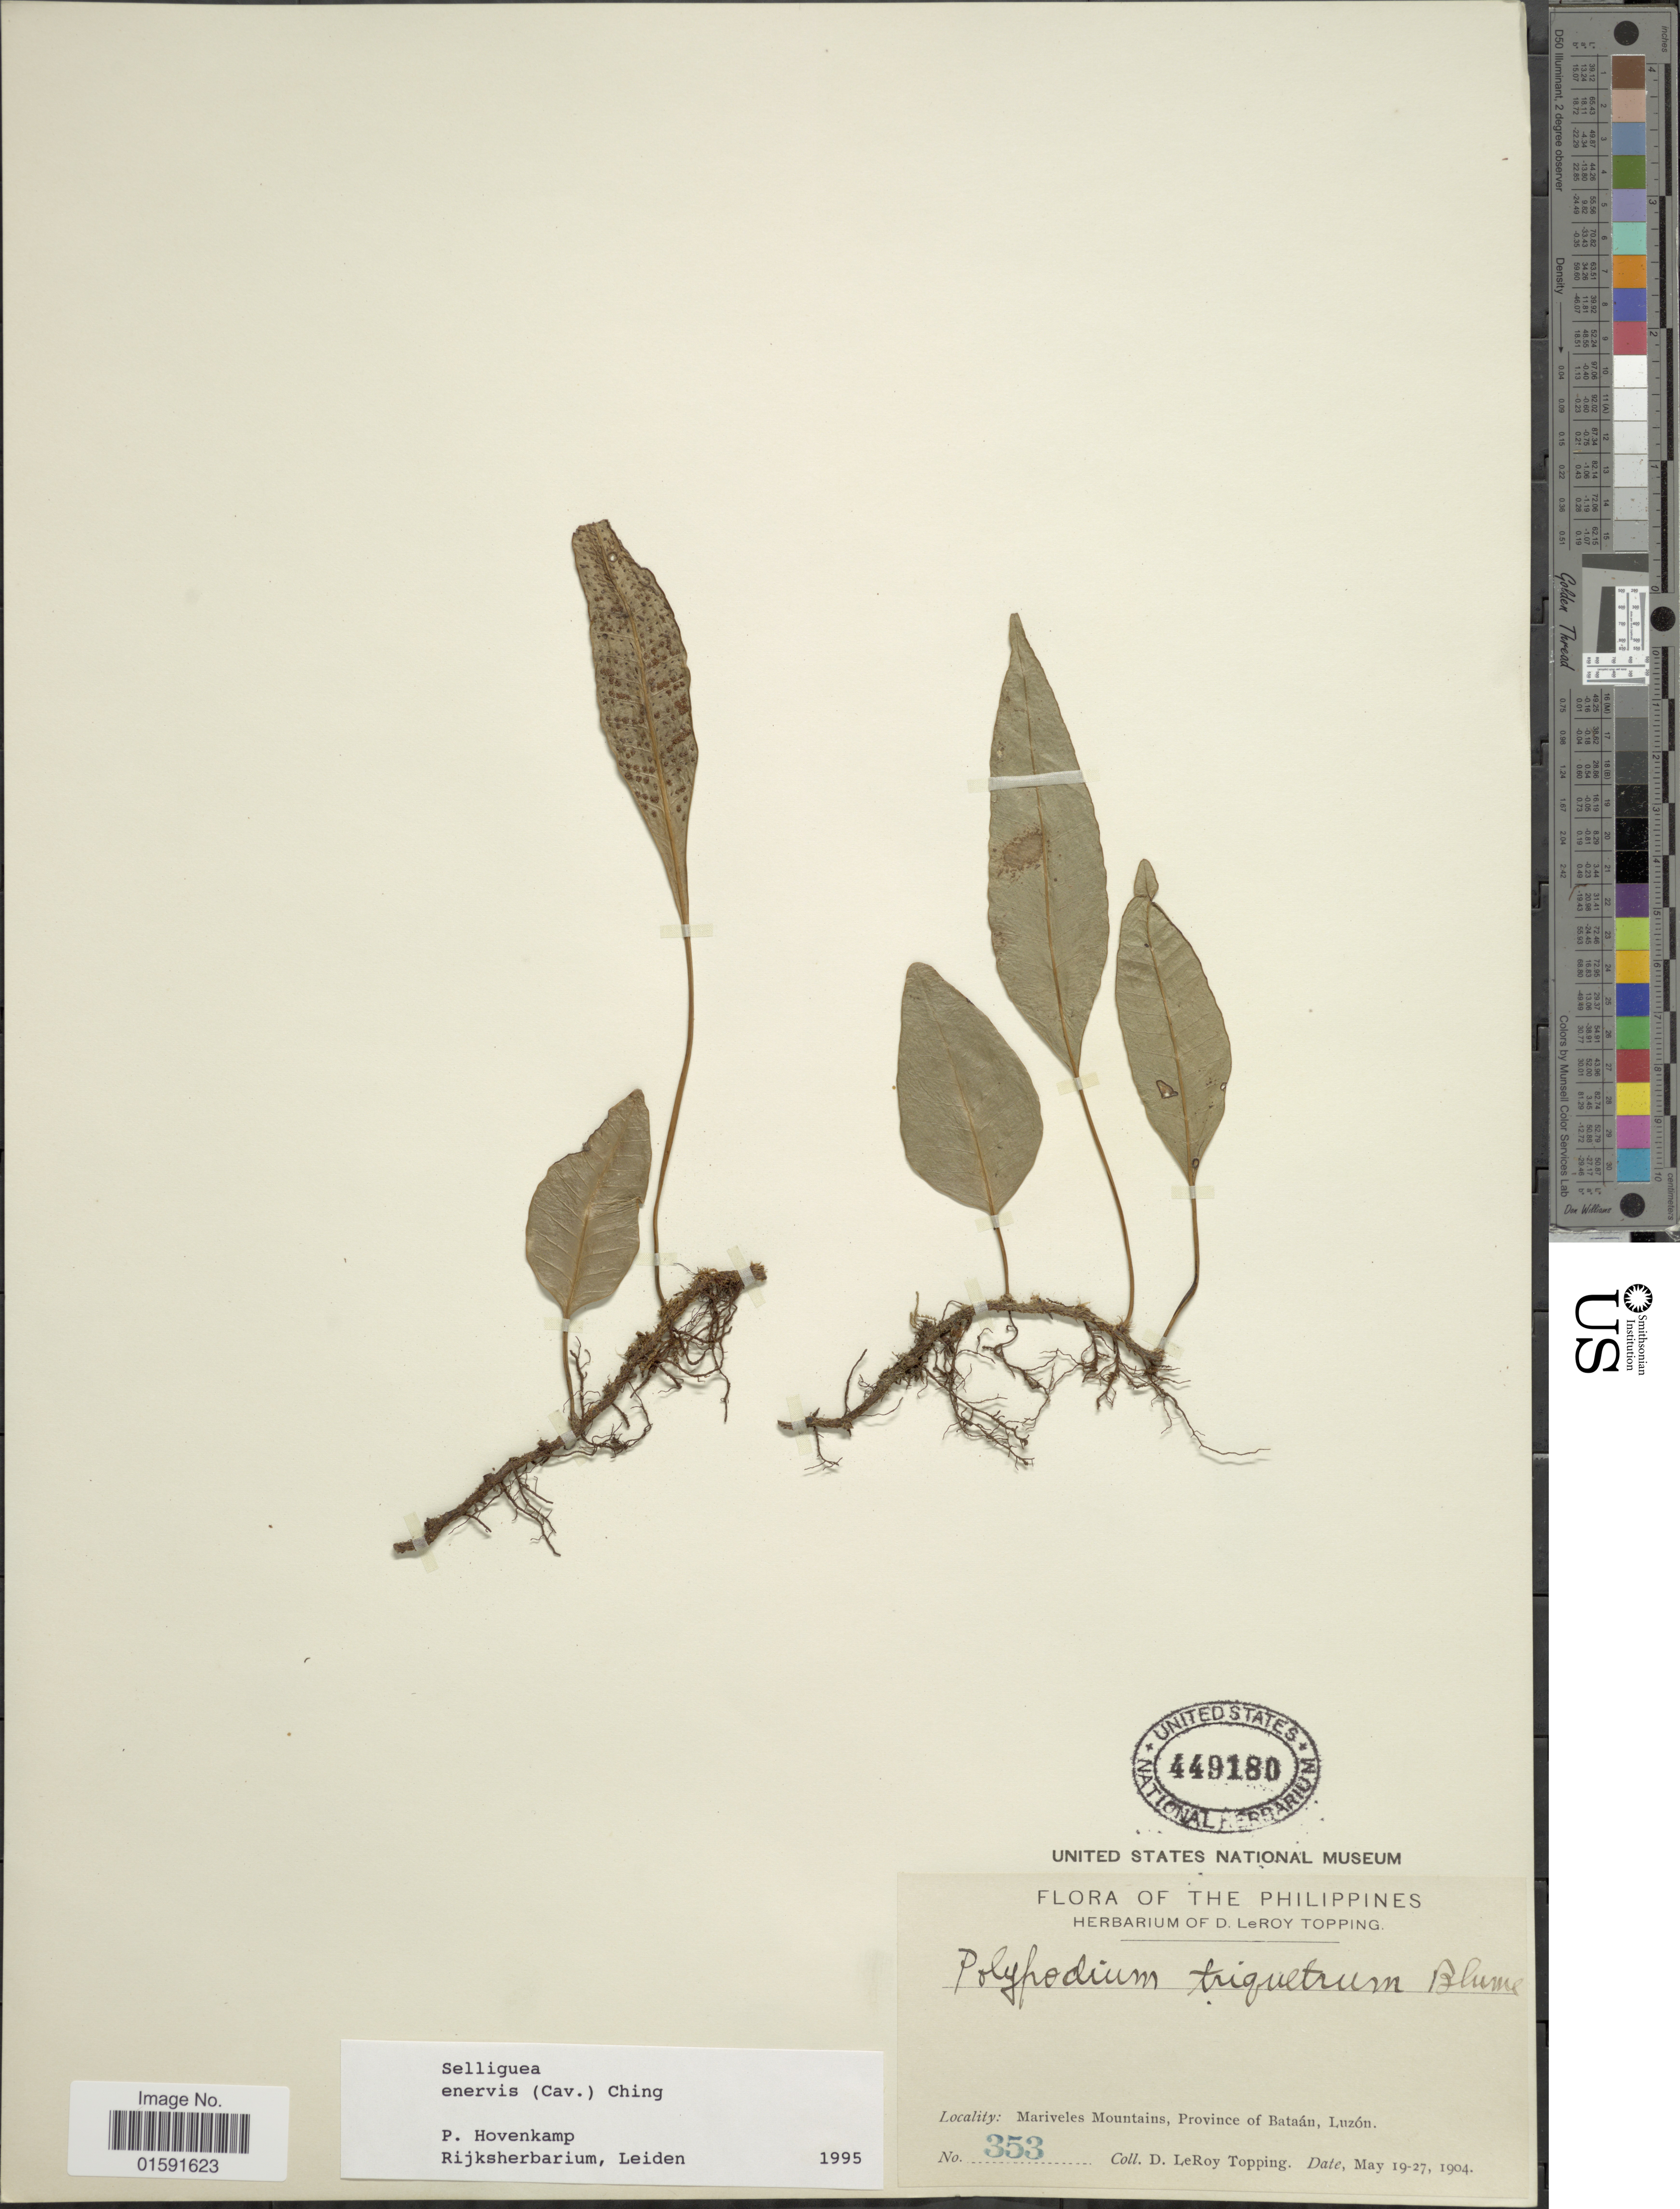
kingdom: Plantae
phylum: Tracheophyta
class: Polypodiopsida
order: Polypodiales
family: Polypodiaceae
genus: Selliguea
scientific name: Selliguea enervis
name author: (Cav.) Ching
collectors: D. L. Topping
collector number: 353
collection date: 1904-05-19/1904-05-27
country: Philippines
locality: Mariveles Mountains, Province of Bataan, Luzon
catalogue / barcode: US 449180